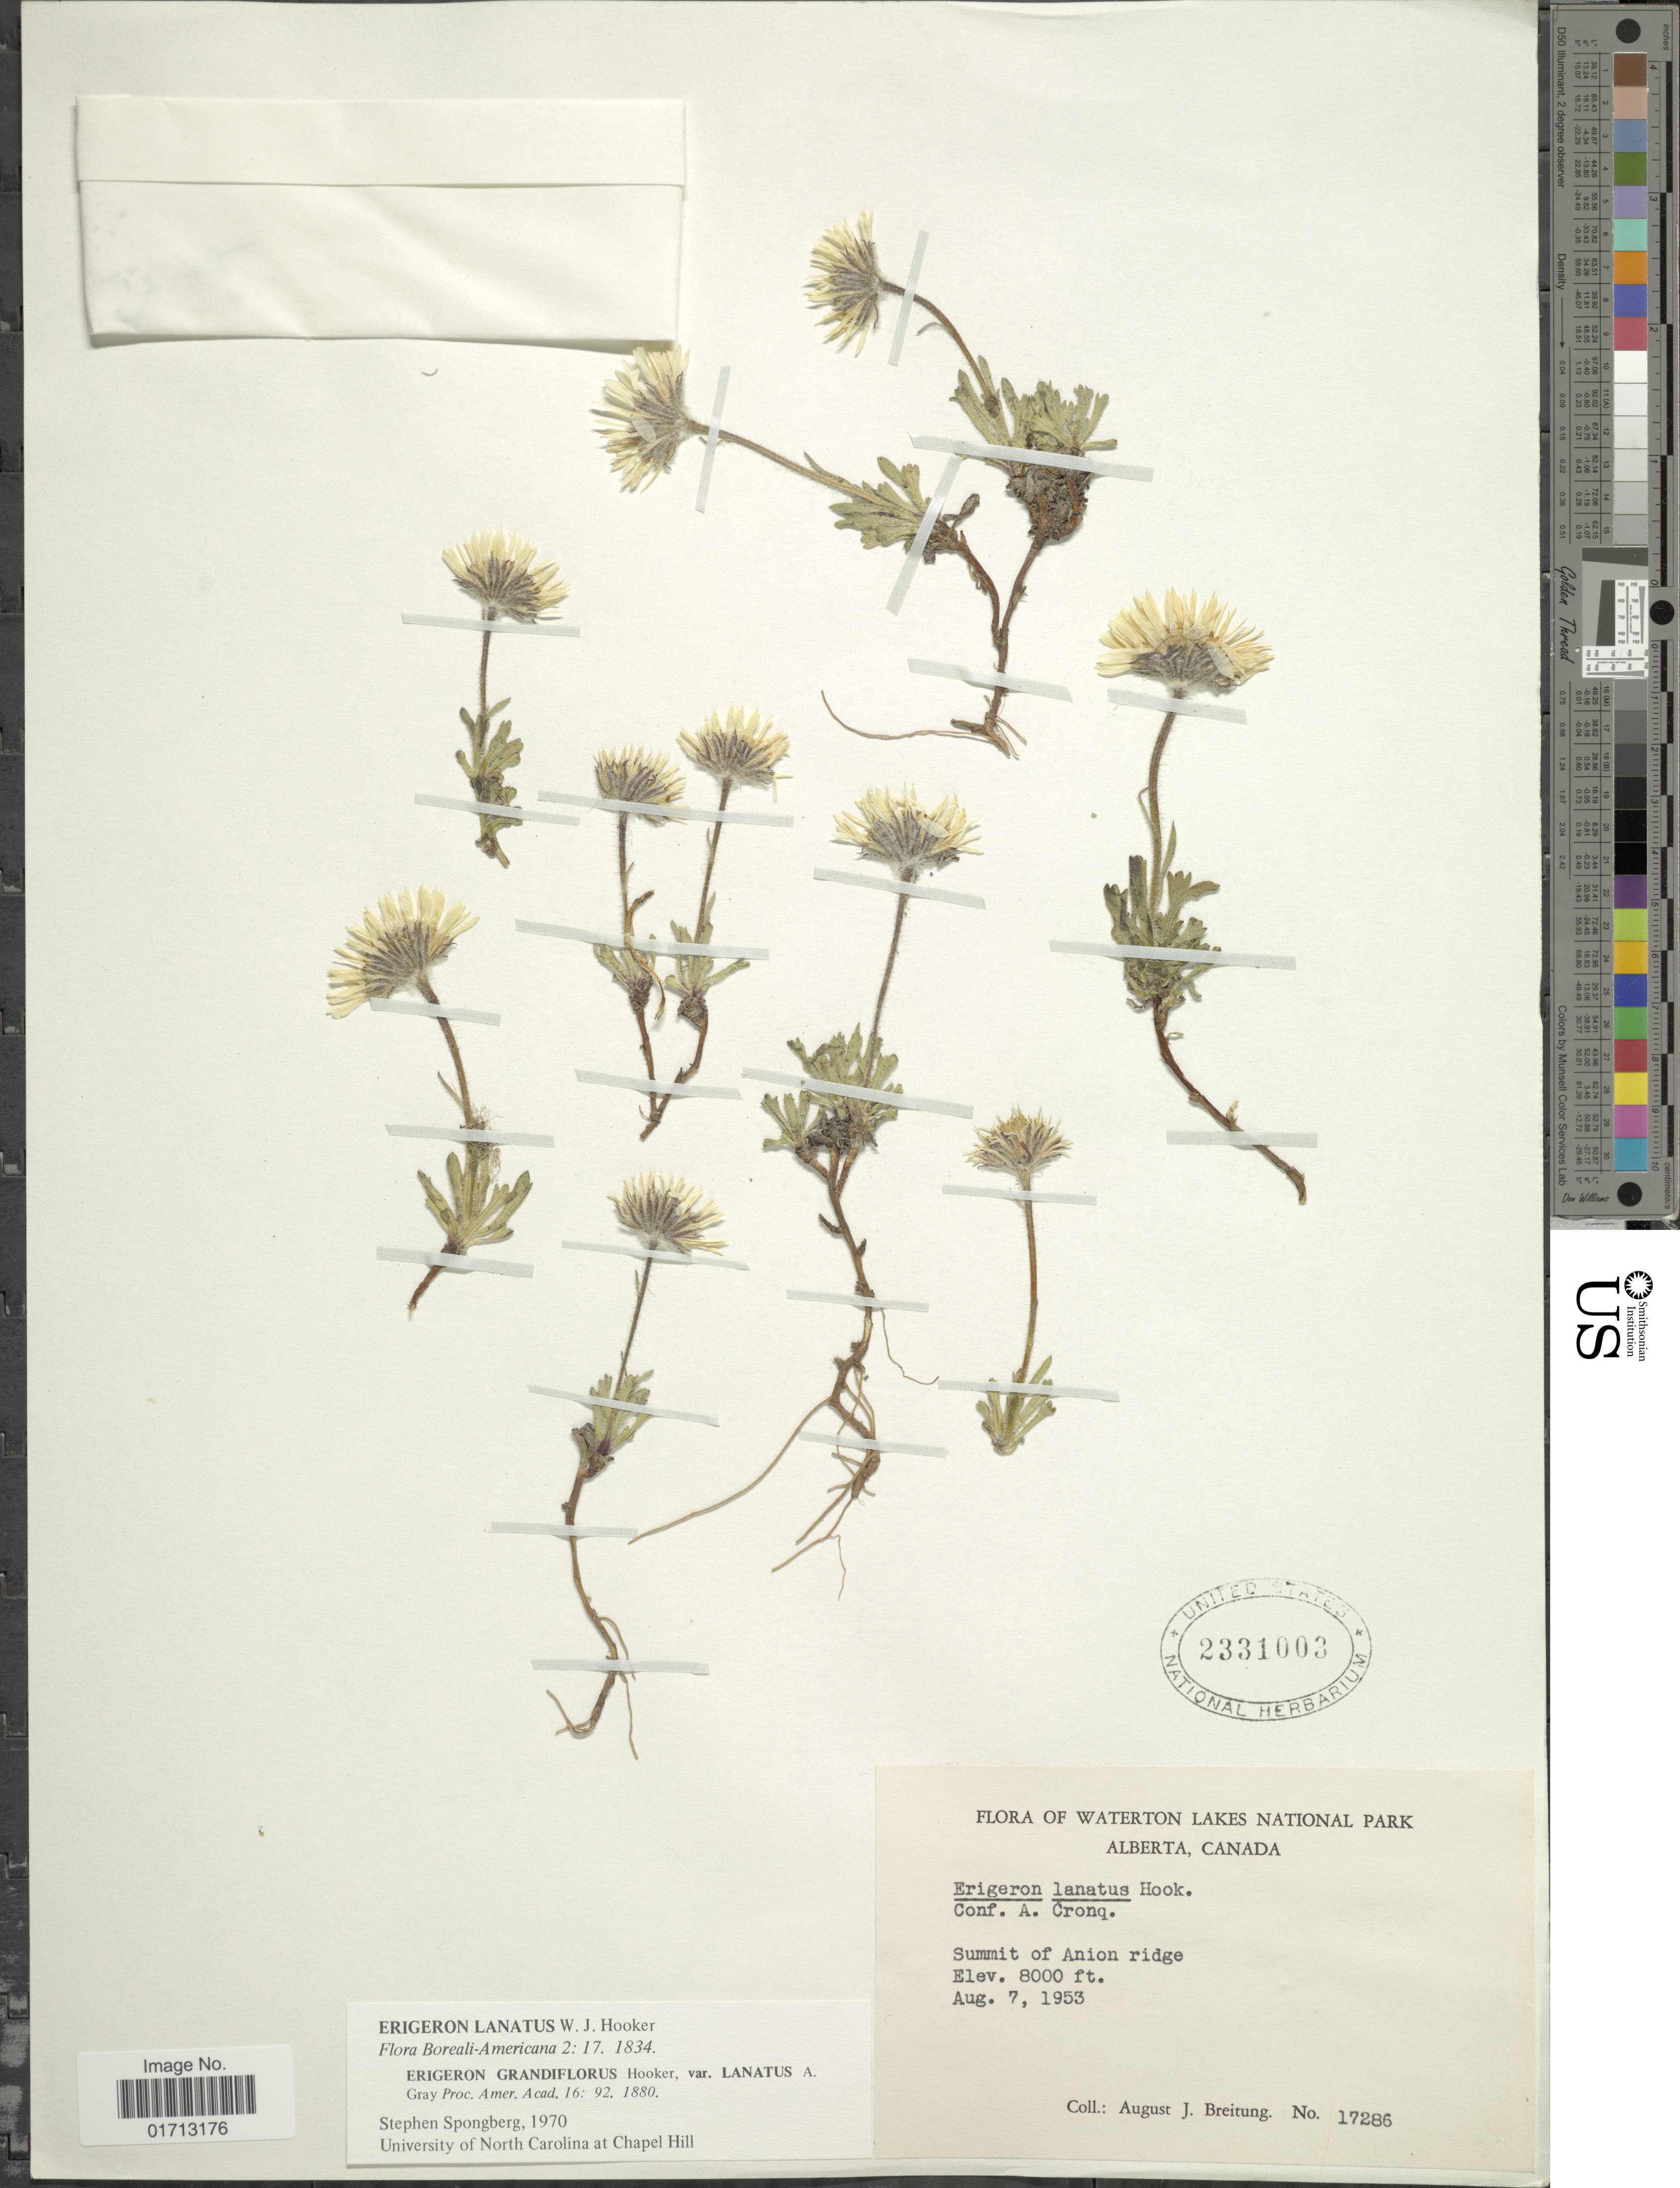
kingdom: Plantae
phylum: Tracheophyta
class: Magnoliopsida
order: Asterales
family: Asteraceae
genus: Erigeron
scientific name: Erigeron lanatus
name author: Hook.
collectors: A. Breitung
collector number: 17286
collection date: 1953-08-07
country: Canada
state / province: Alberta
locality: Waterton Lakes National Park. Summit of Anion Ridge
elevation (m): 2438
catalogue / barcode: US 2331003